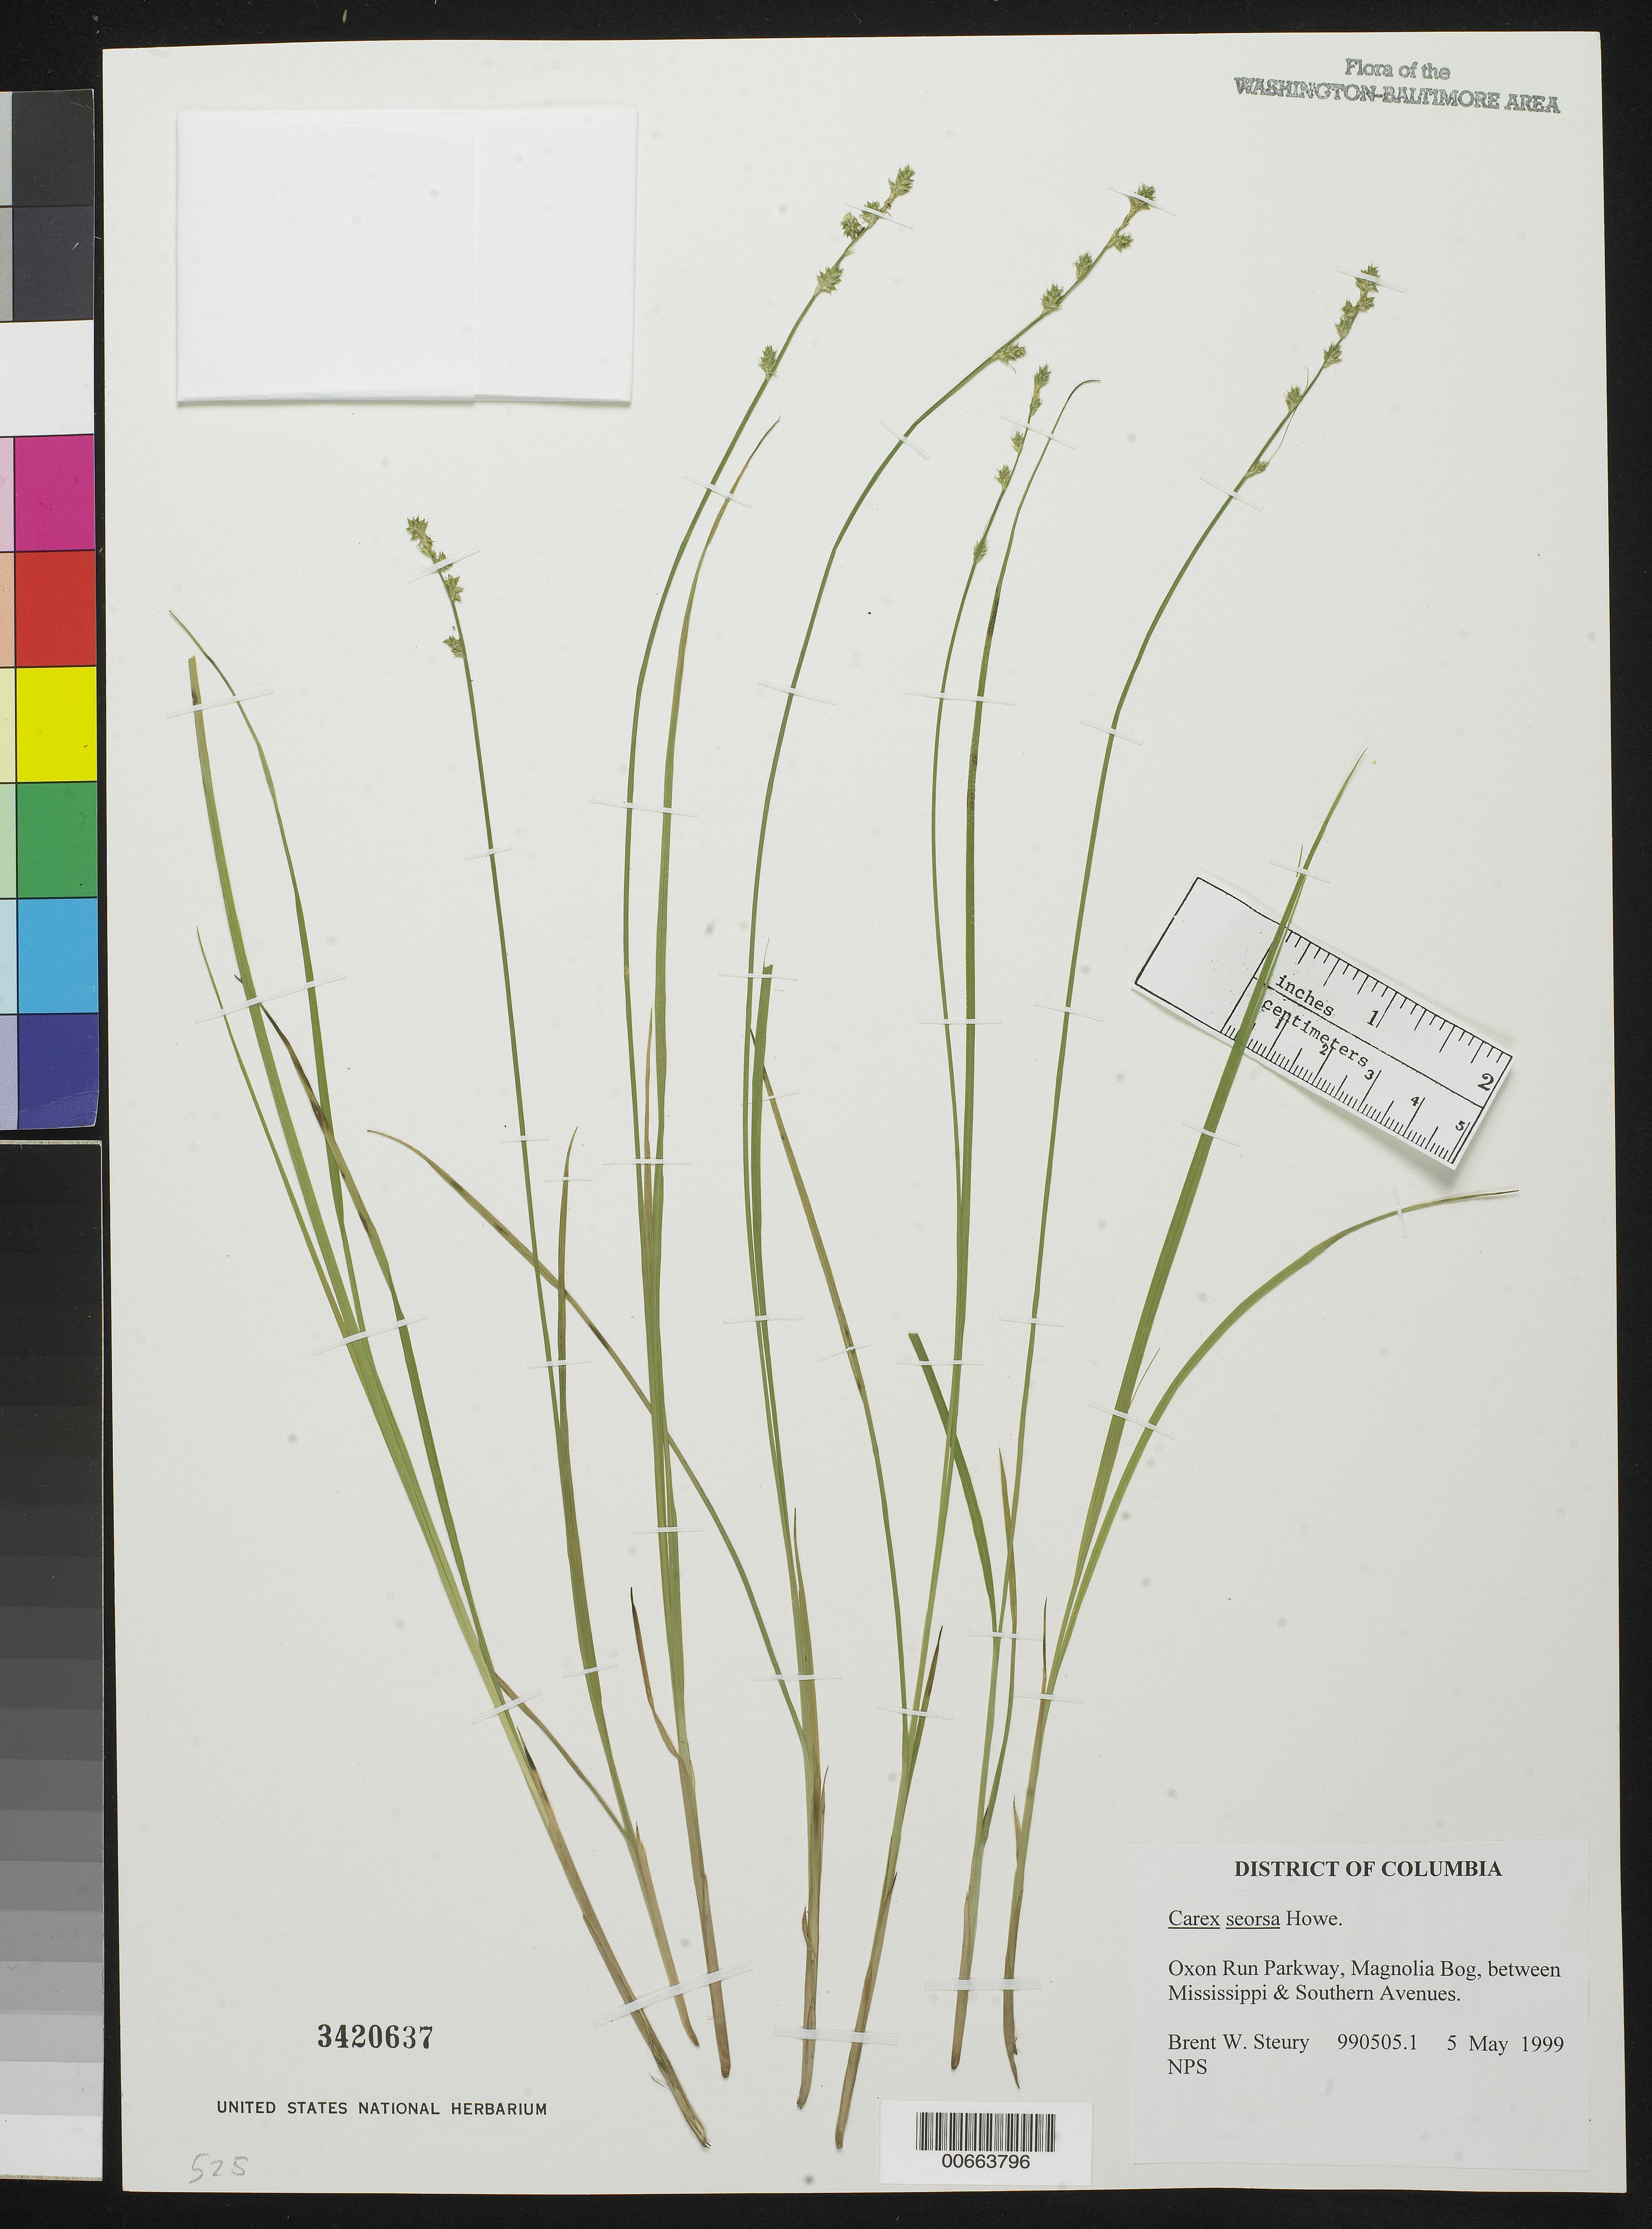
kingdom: Plantae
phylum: Tracheophyta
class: Liliopsida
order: Poales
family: Cyperaceae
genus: Carex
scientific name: Carex seorsa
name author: Howe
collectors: B. Steury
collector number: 990505.1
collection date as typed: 05 May 1999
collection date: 1999-05-05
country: United States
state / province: District of Columbia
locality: Oxon Run Parkway, Magnolia Bog, between Mississippi & Southern Avenues.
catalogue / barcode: US 3420637